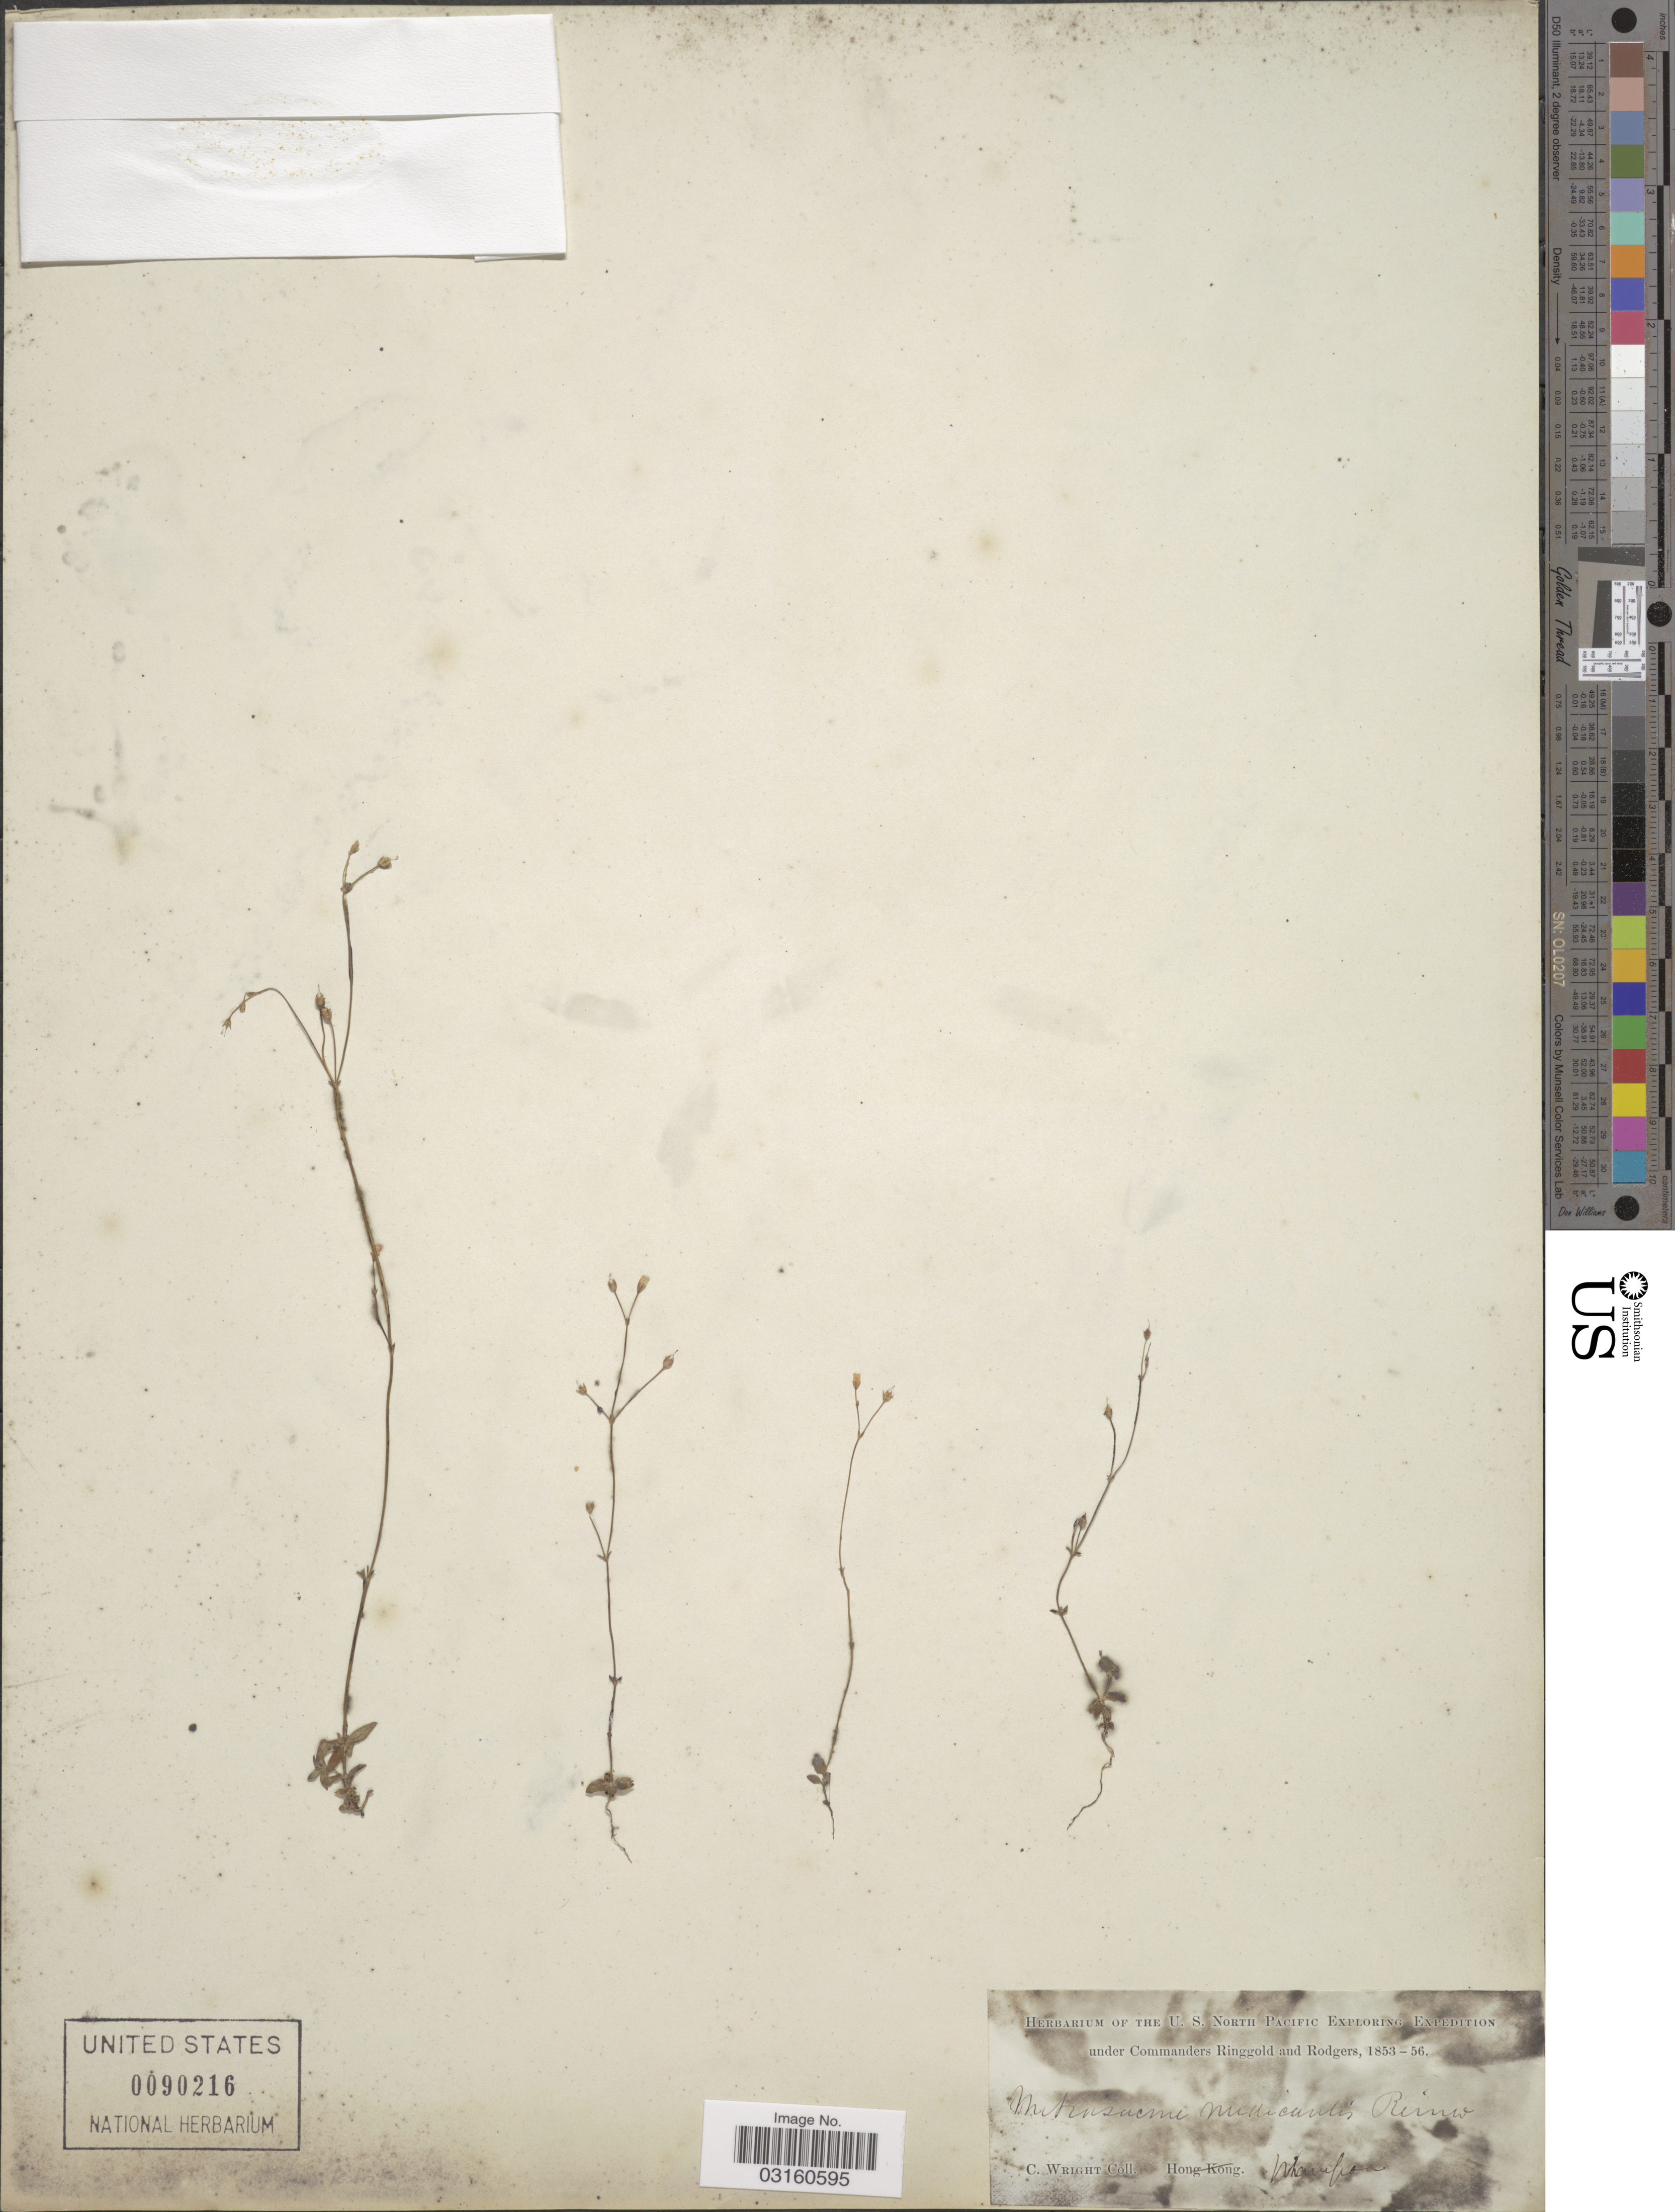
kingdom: Plantae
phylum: Tracheophyta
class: Magnoliopsida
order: Gentianales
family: Loganiaceae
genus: Mitrasacme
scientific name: Mitrasacme pygmaea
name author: R. Br.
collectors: C. Wright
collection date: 1853/1856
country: China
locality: Whampoa.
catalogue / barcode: US 90216